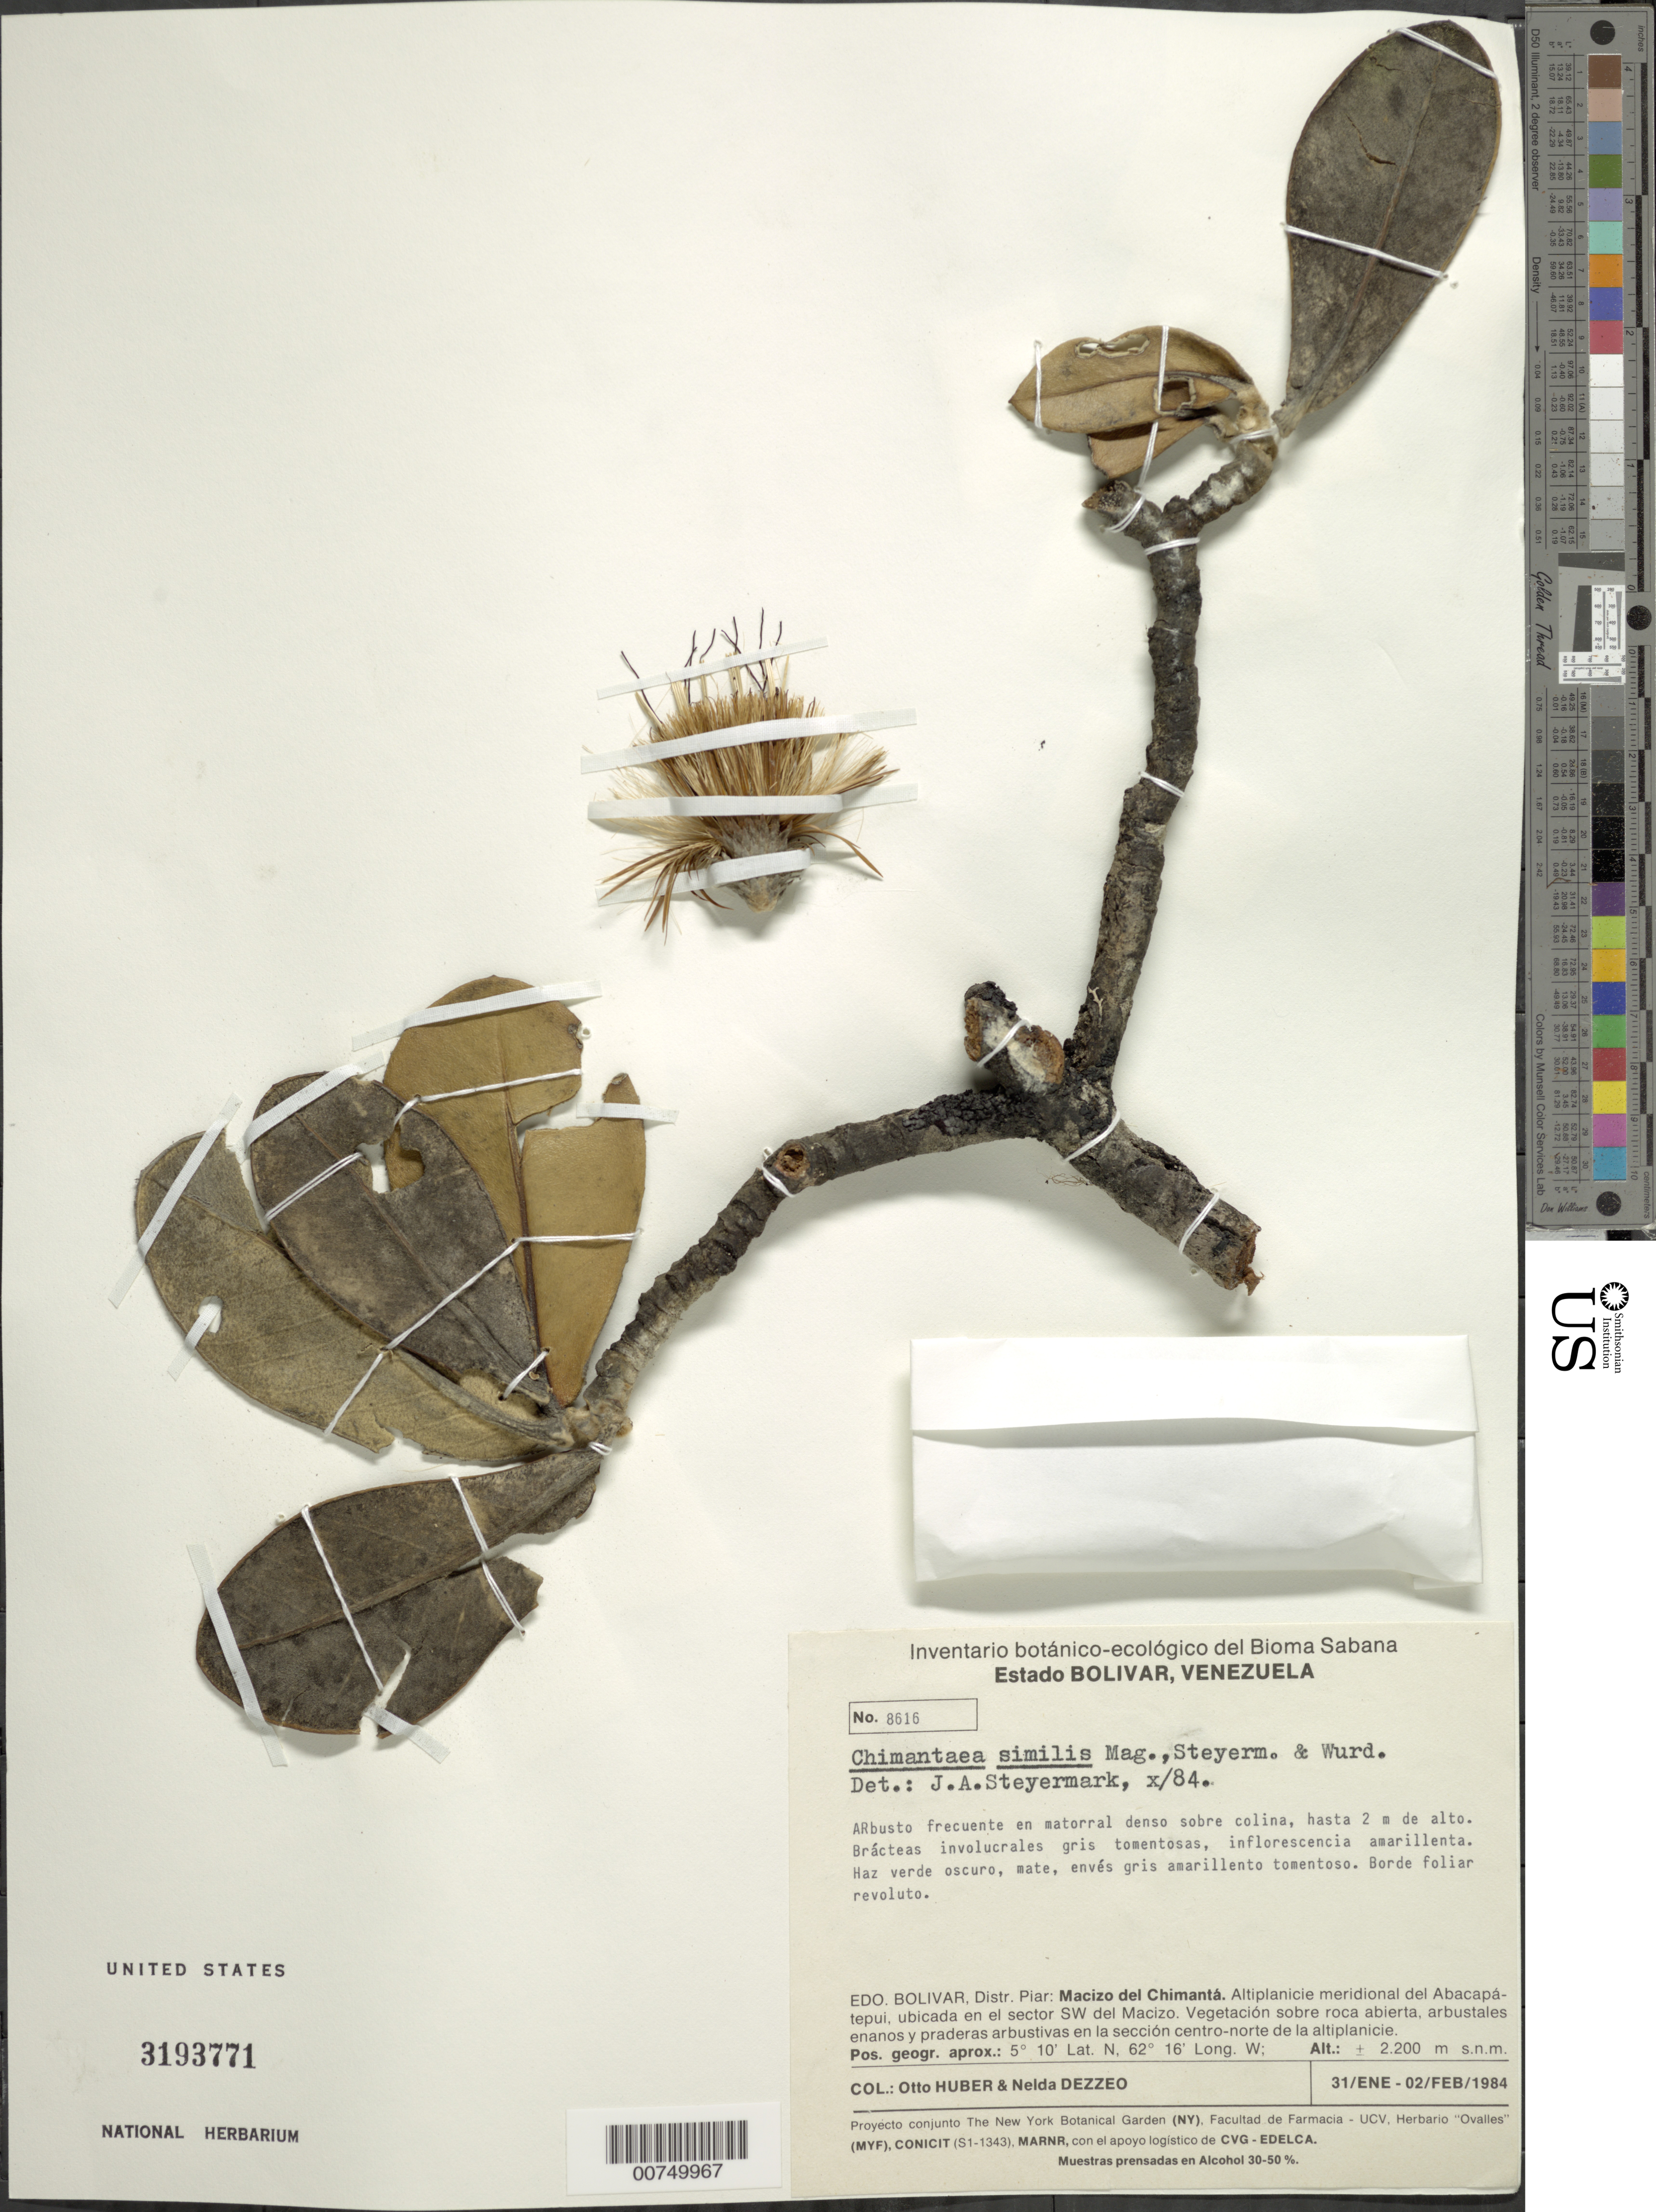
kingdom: Plantae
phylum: Tracheophyta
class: Magnoliopsida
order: Asterales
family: Asteraceae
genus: Chimantaea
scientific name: Chimantaea similis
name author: Maguire et al.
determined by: Steyermark, Julian A., (VEN)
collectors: O. Huber & N. Dezzeo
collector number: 8616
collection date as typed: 31-Jan-84 to 2-Feb-84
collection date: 1984-01-31/1984-02-02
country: Venezuela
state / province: Bolívar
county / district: Piar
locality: Macizo del Chimantá, sección septentríonal del Abacapá-tepuí, en el extremo norte del Macizo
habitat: Matorral denso sobre colina. Vegetación sobre roca abierta, arbustales enanos y praderas arbustivas en la seccion centro-norte de la altiplanicie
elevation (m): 2200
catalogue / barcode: US 3193771